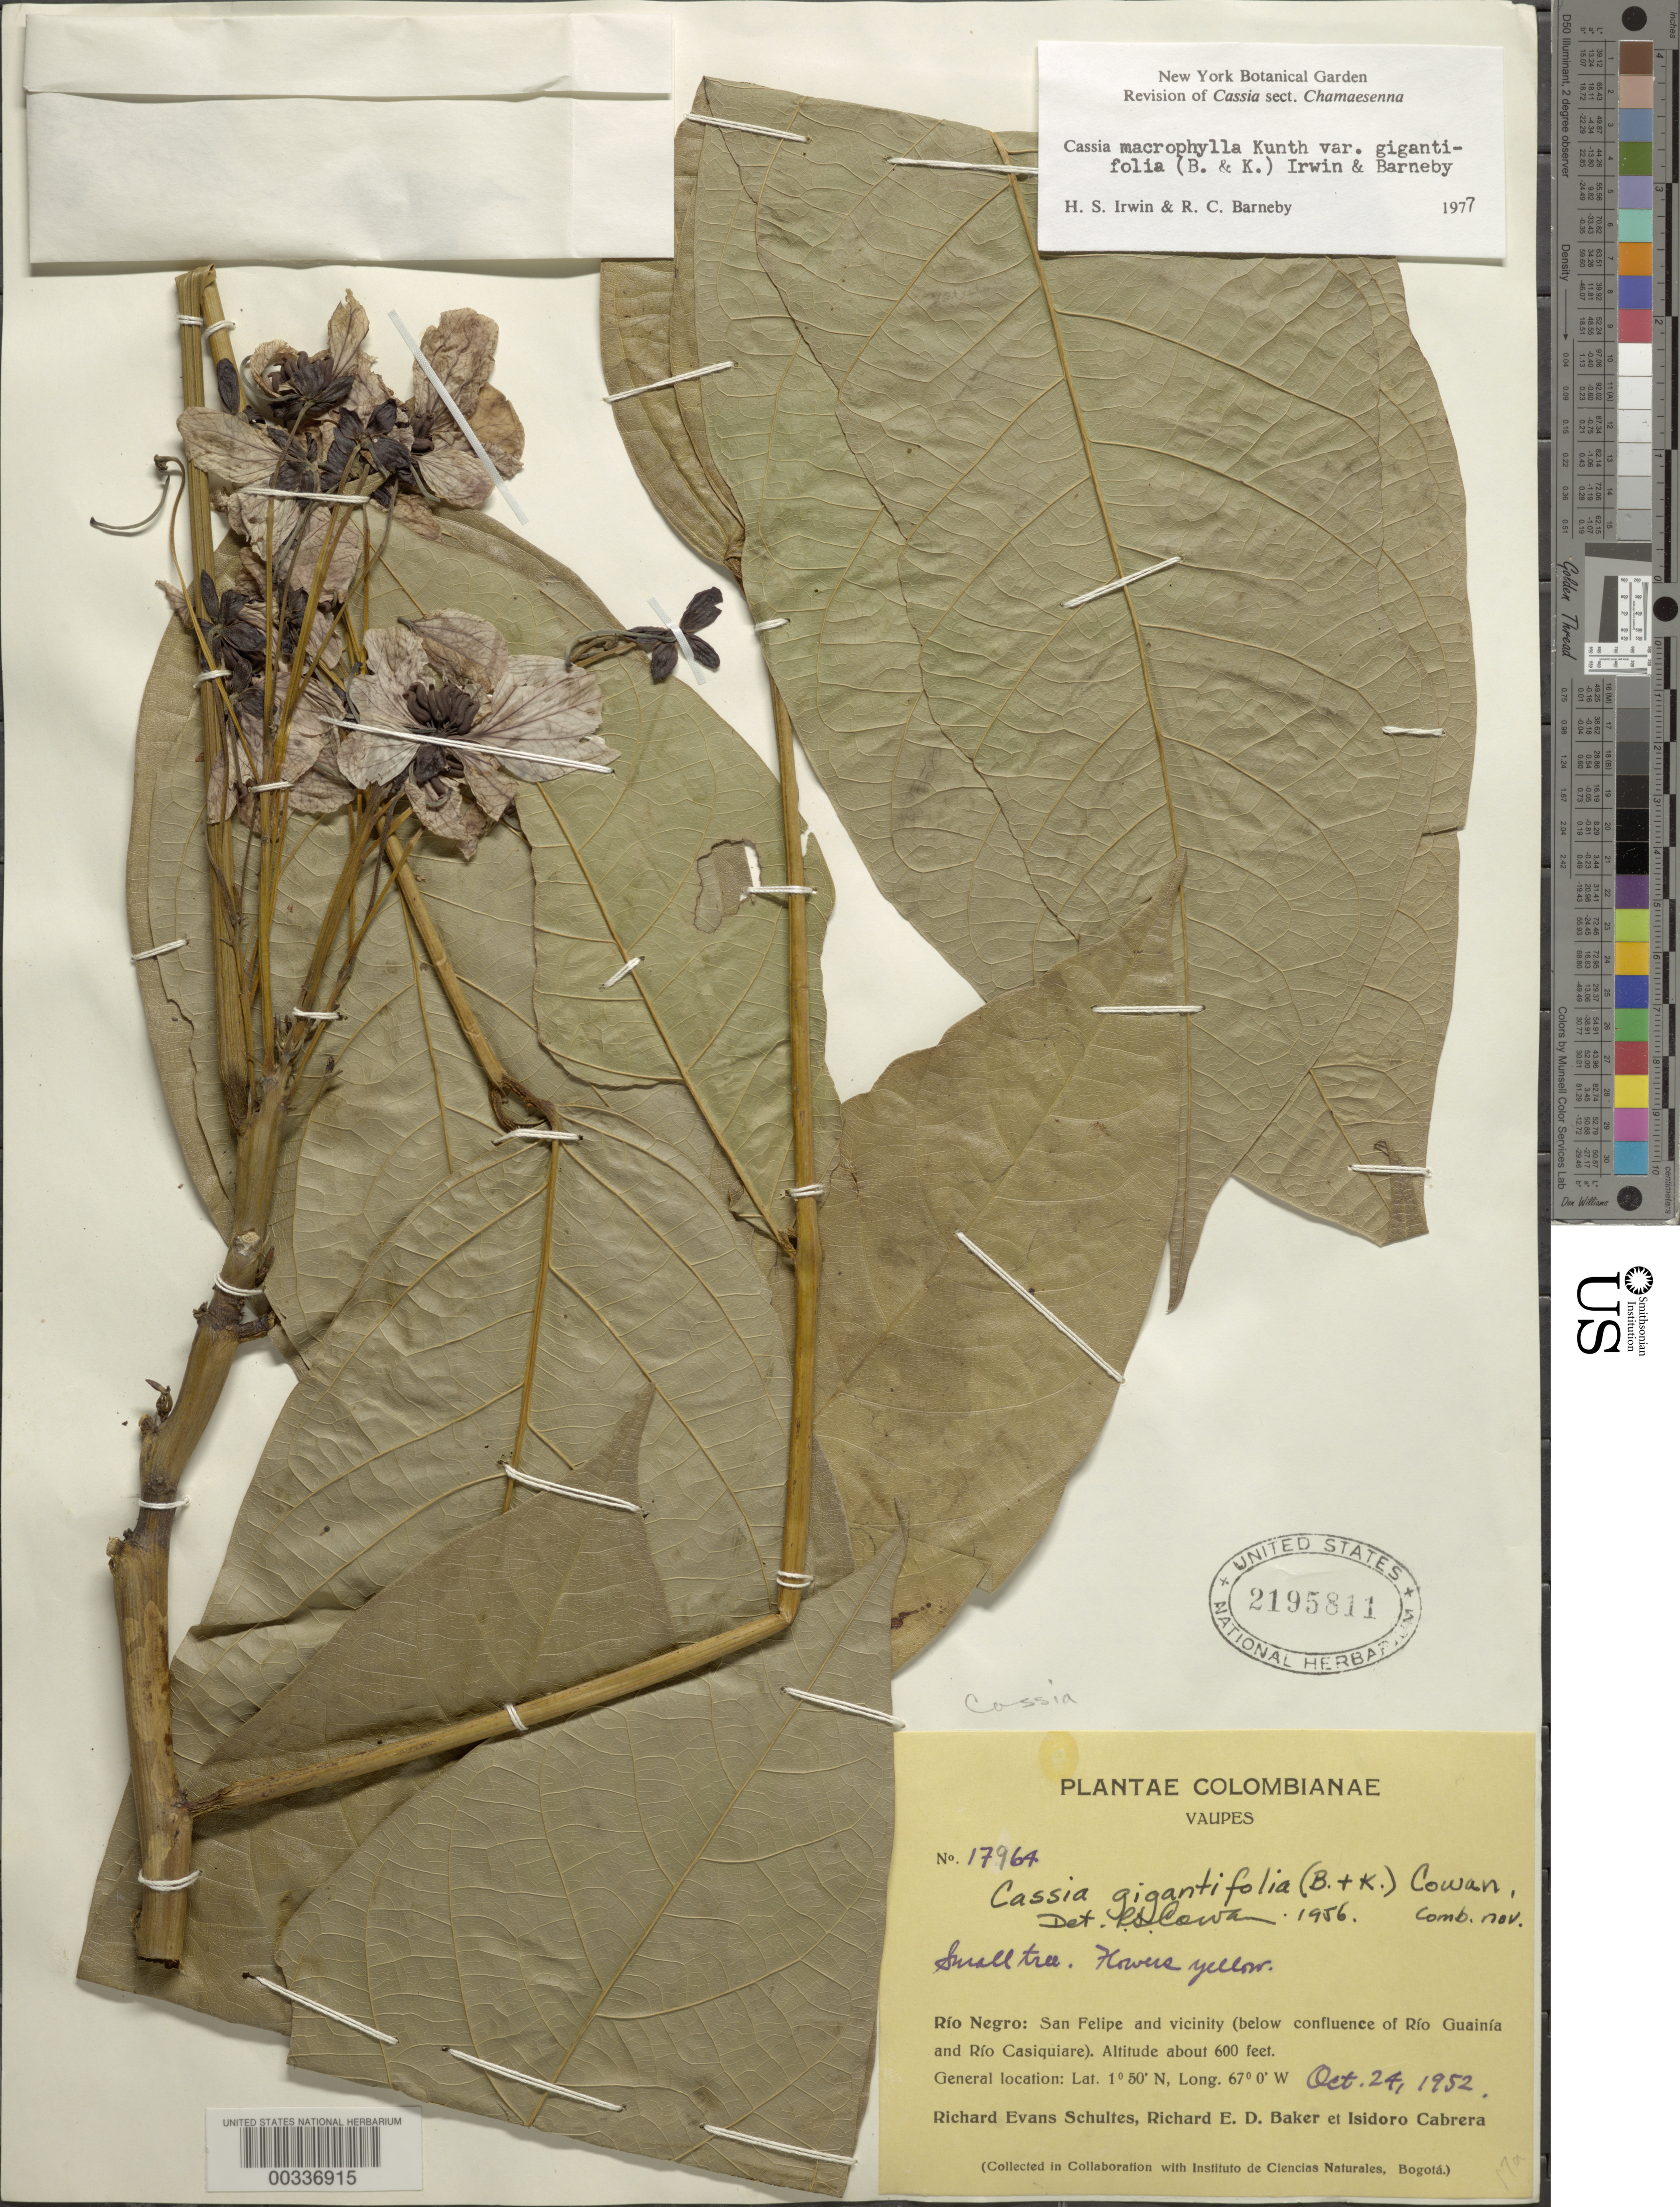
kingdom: Plantae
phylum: Tracheophyta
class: Magnoliopsida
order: Fabales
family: Fabaceae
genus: Senna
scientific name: Senna macrophylla var. gigantifolia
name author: (Britton & Killip) H.S. Irwin & Barneby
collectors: R. E. Schultes, R. E. D. Baker & I. Cabrera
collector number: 17964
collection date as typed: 24 Oct 1952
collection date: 1952-10-24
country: Colombia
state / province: Vaupés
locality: Rio Negro; San Felipe and vicinity, below confluence of Rio Guainia and Rio Casiquiare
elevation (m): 183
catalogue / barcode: US 2195811